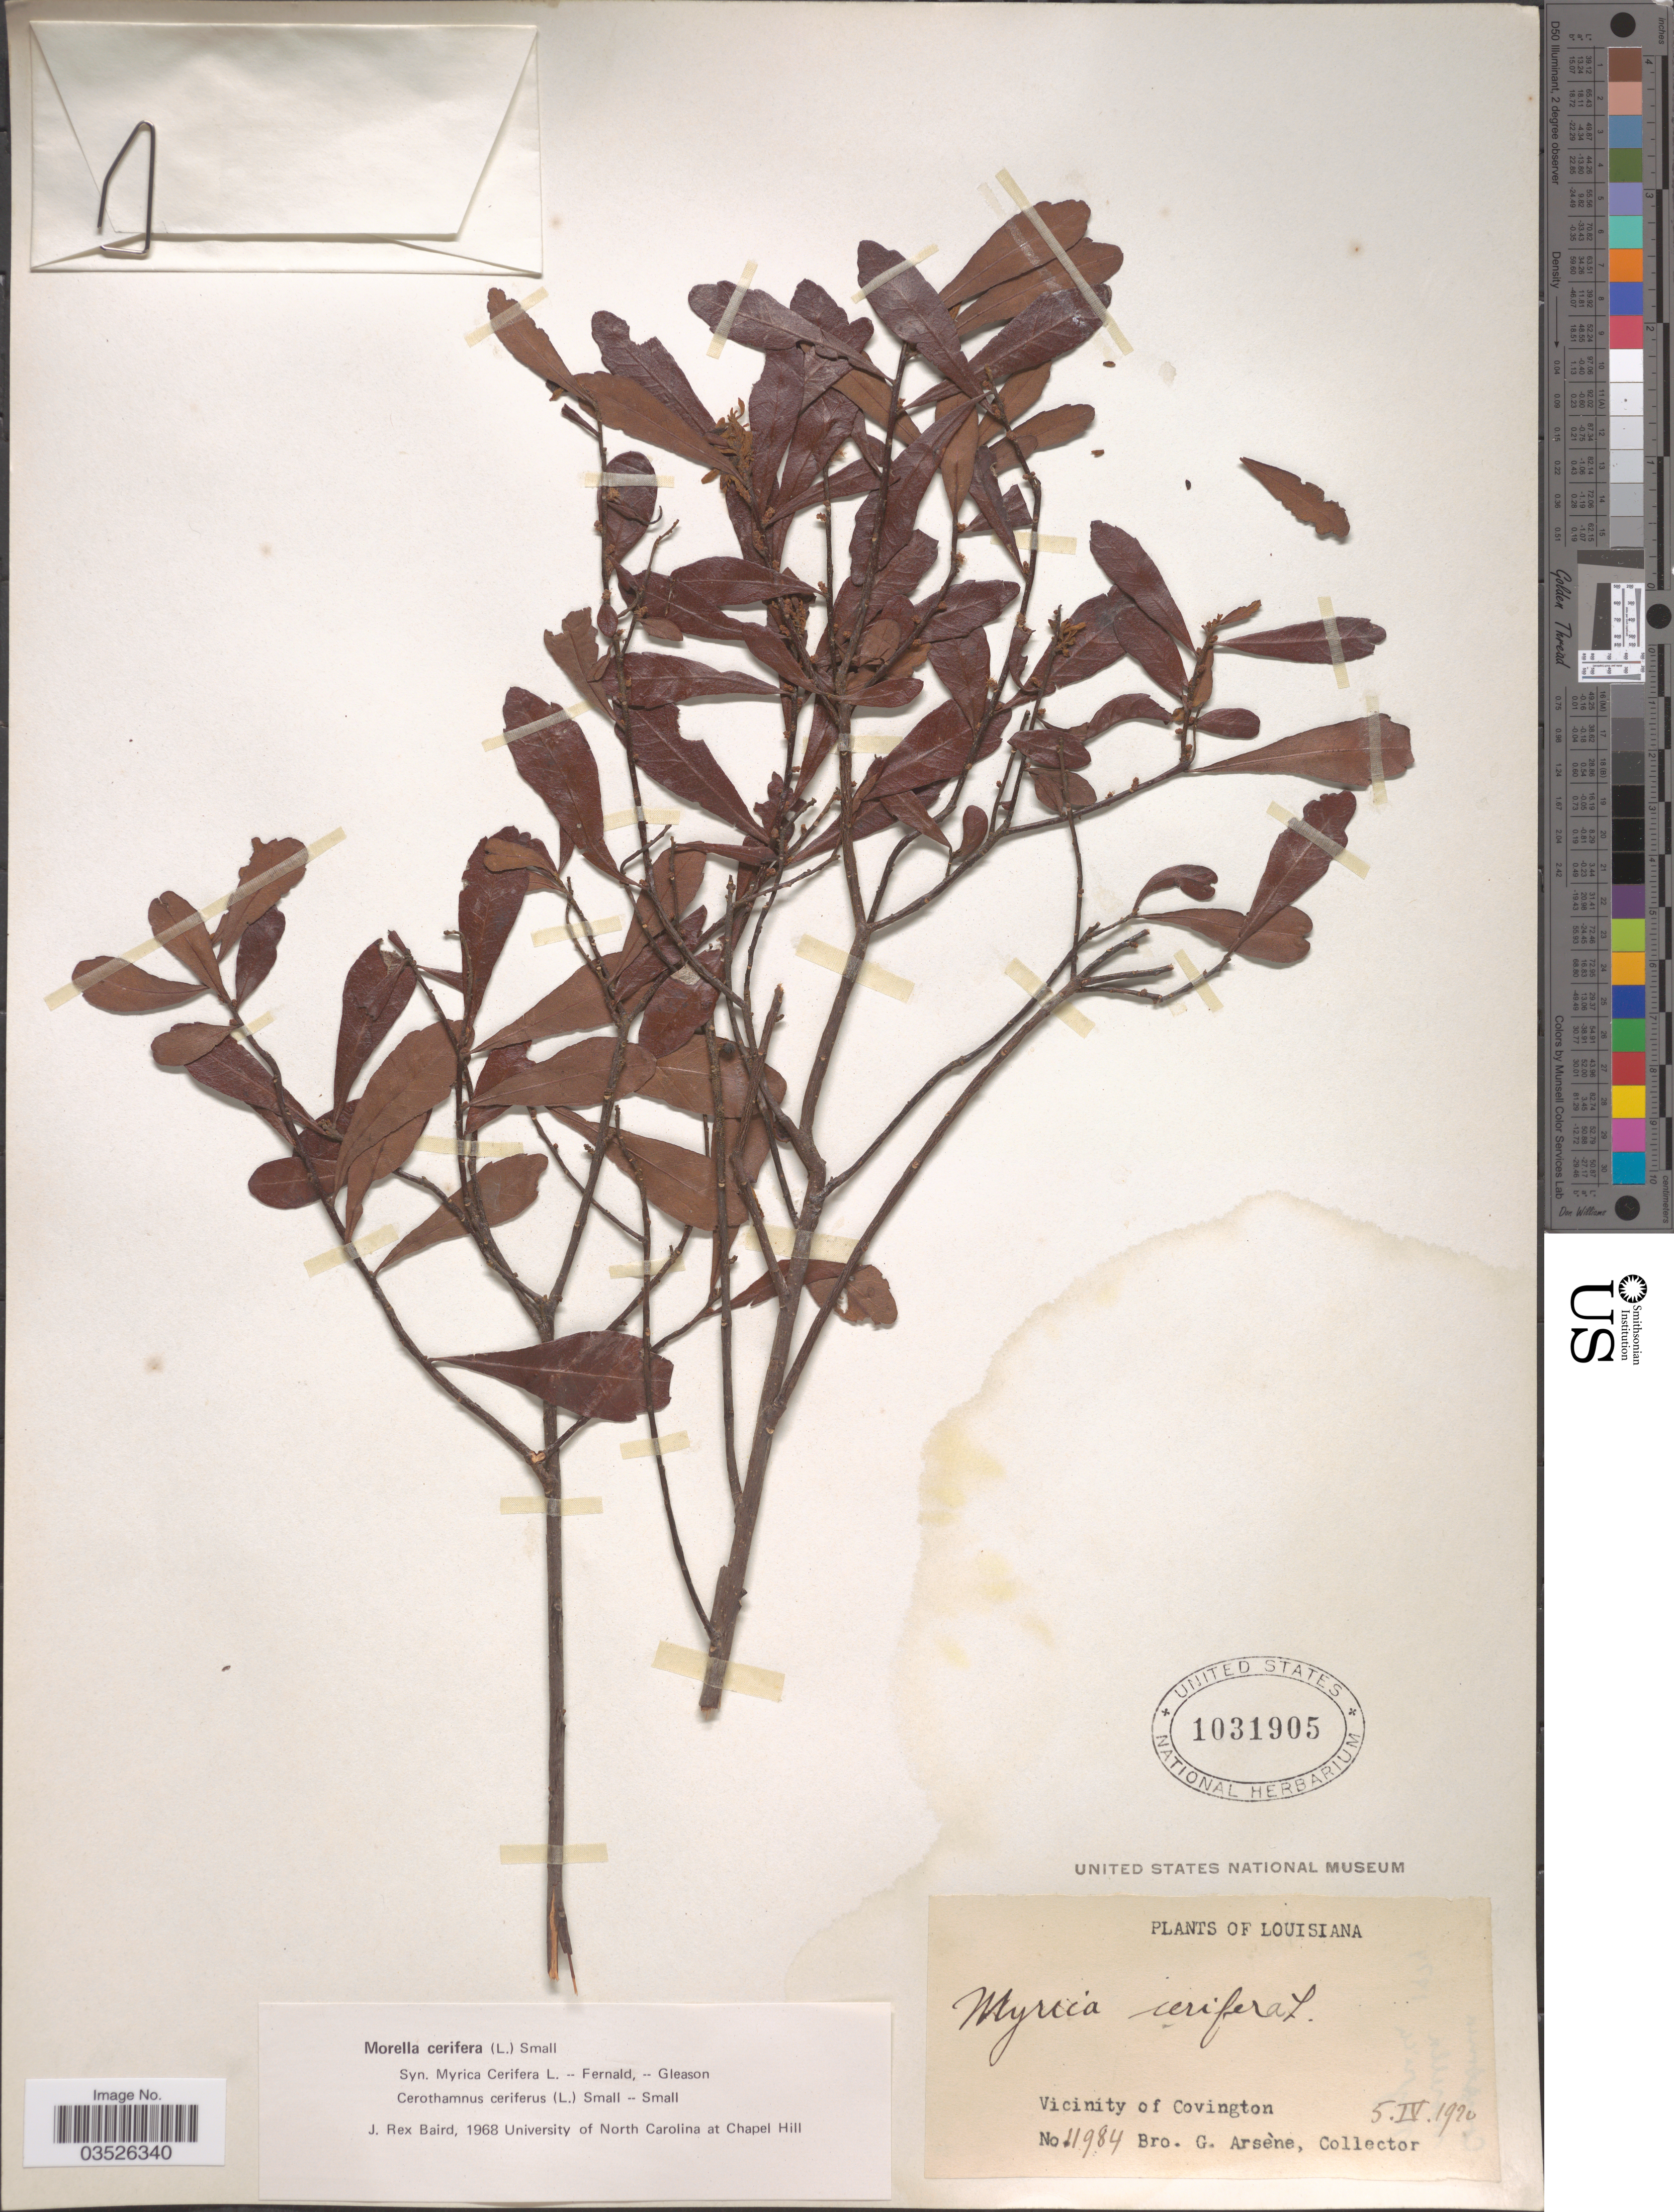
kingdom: Plantae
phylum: Tracheophyta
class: Magnoliopsida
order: Fagales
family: Myricaceae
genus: Morella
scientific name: Morella cerifera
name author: (L.) Small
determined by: Baird, James Rex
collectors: Bro. G. Arsène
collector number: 11984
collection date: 1920-04-05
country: United States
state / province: Louisiana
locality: Vicinity of Covington.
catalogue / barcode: US 1031905